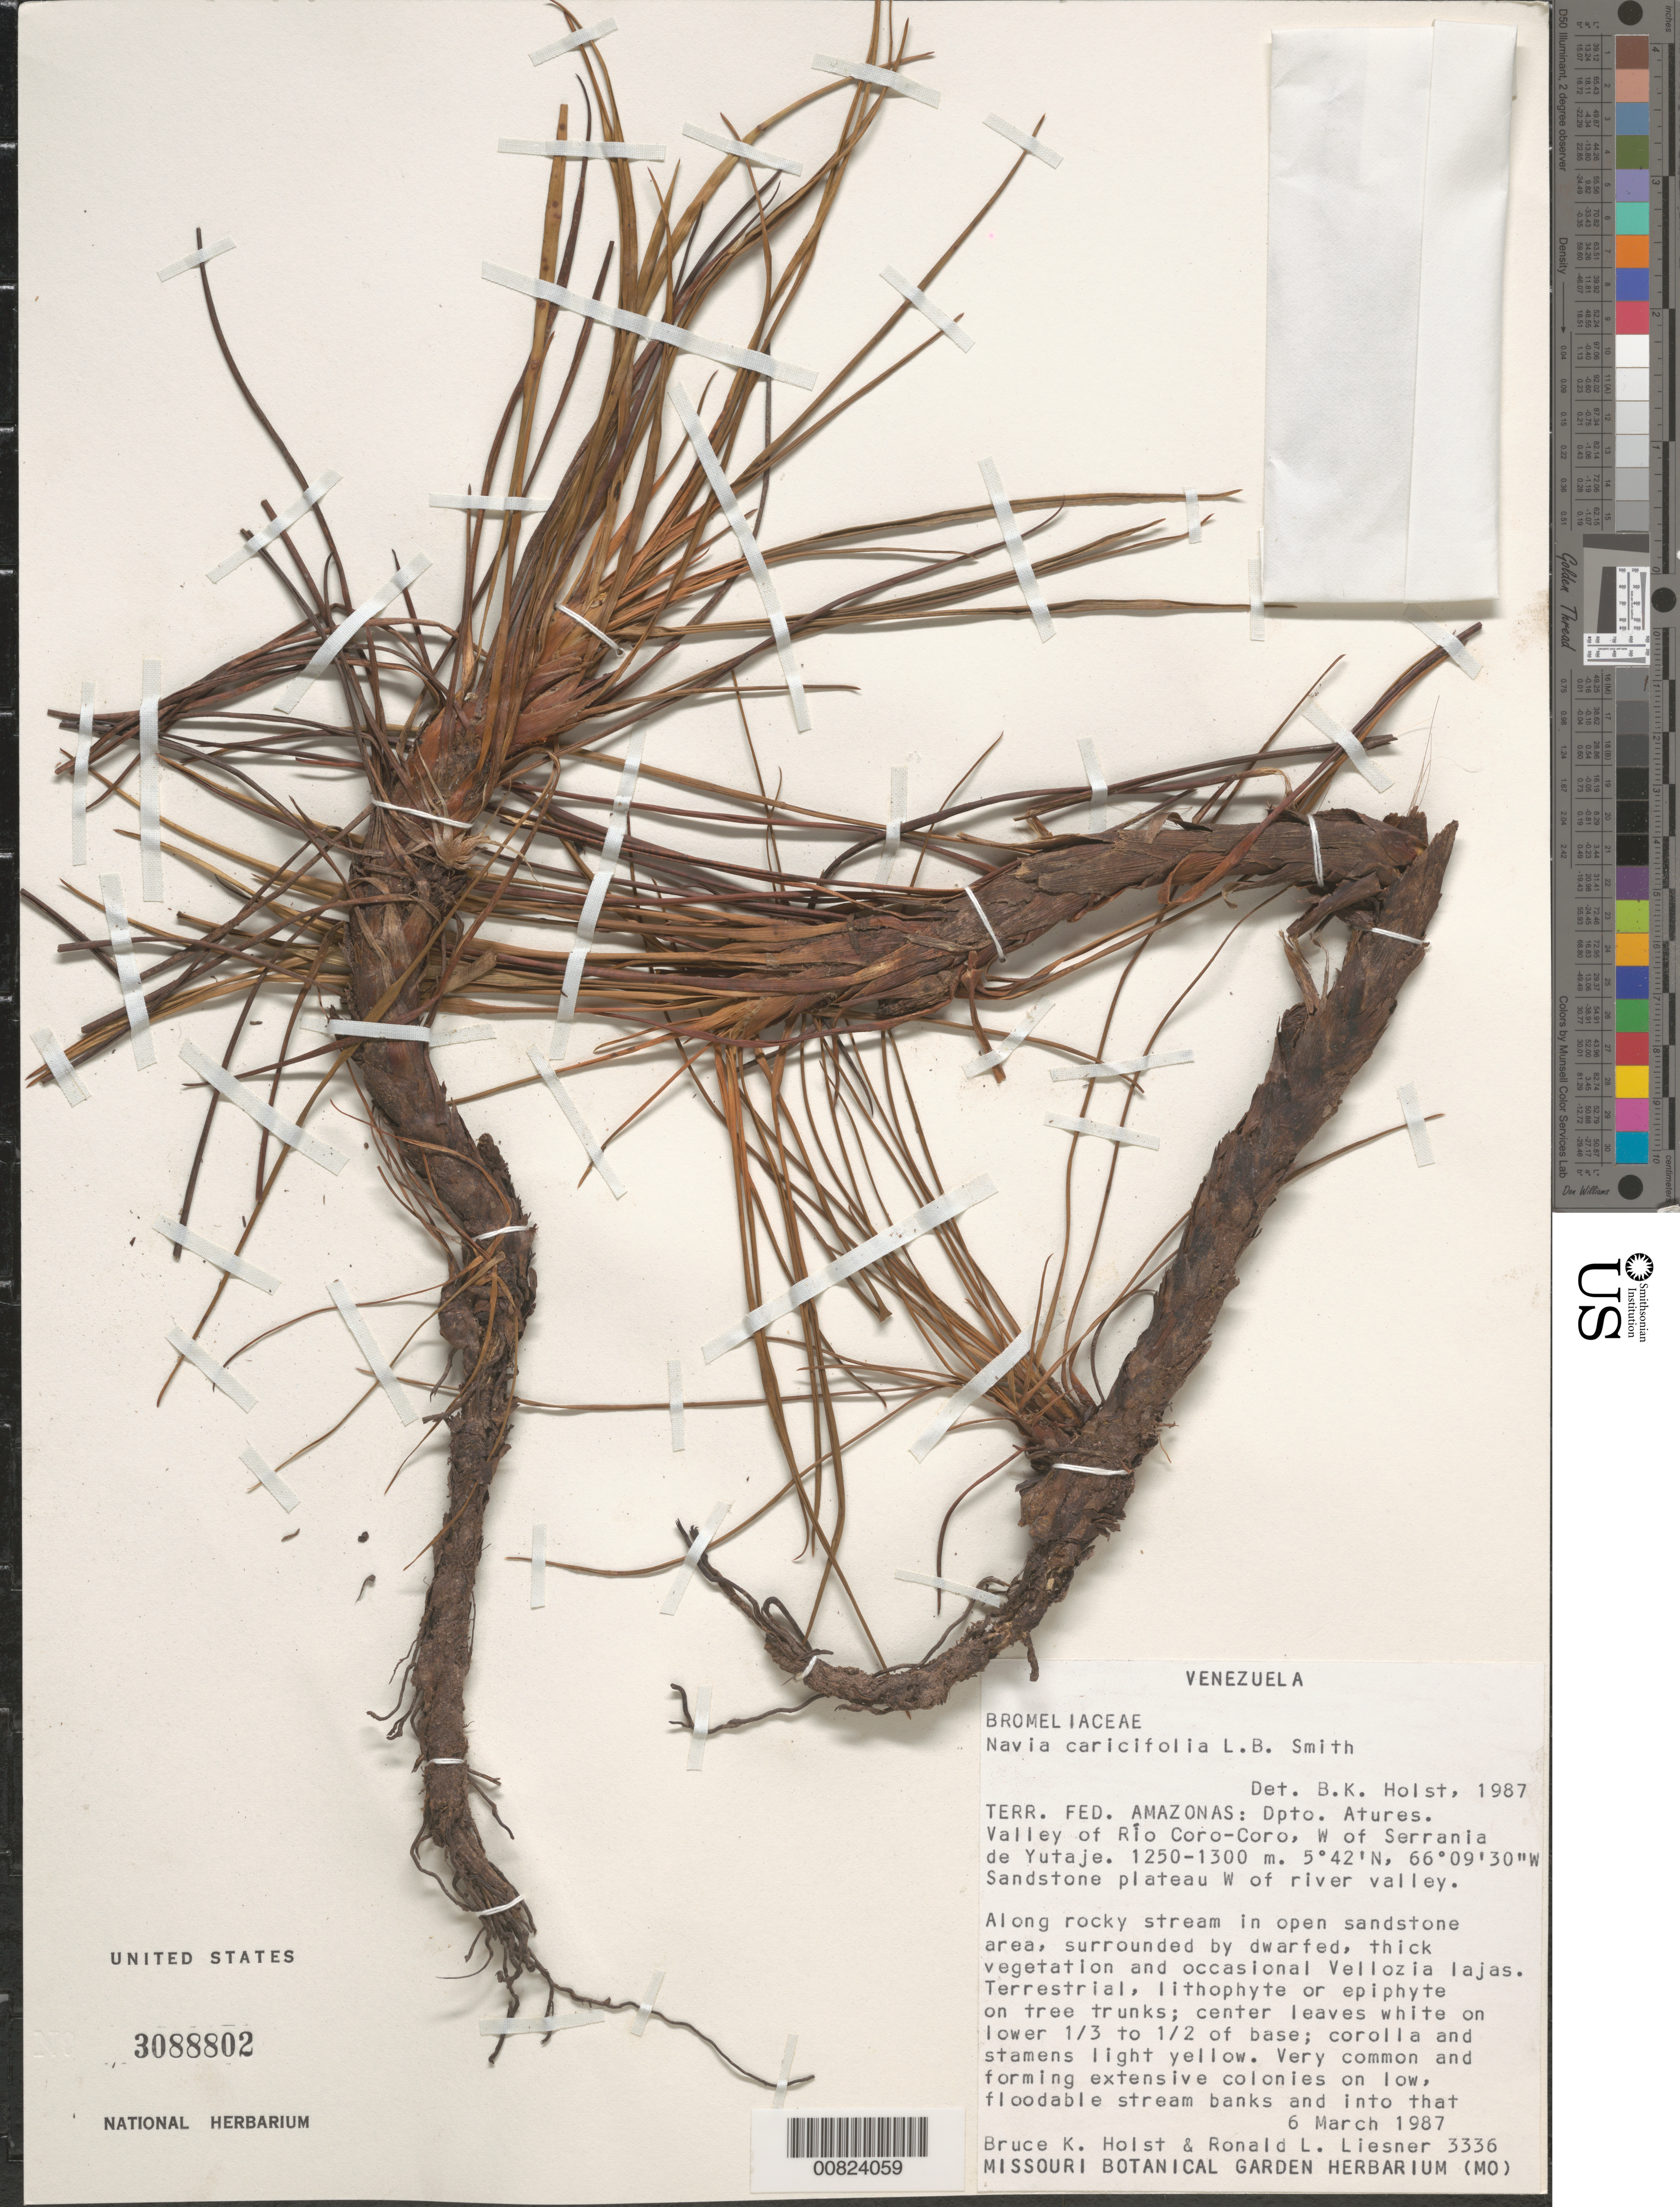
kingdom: Plantae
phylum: Tracheophyta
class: Liliopsida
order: Poales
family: Bromeliaceae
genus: Navia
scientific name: Navia caricifolia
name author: L.B. Sm.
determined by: Holst, Bruce K.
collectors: B. Holst & R. L. Liesner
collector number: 3336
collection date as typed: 6-Mar-87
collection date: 1987-03-06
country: Venezuela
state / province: Amazonas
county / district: Atures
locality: Río Coro-Coro, W of Serrania de Yutajé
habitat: Sandstone plateau W of river valley; along rocky stream in open sandstone area, surrounded by dwarfed, thick vegetation and occasional Vellozia lajas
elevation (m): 1250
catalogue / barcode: US 3088802